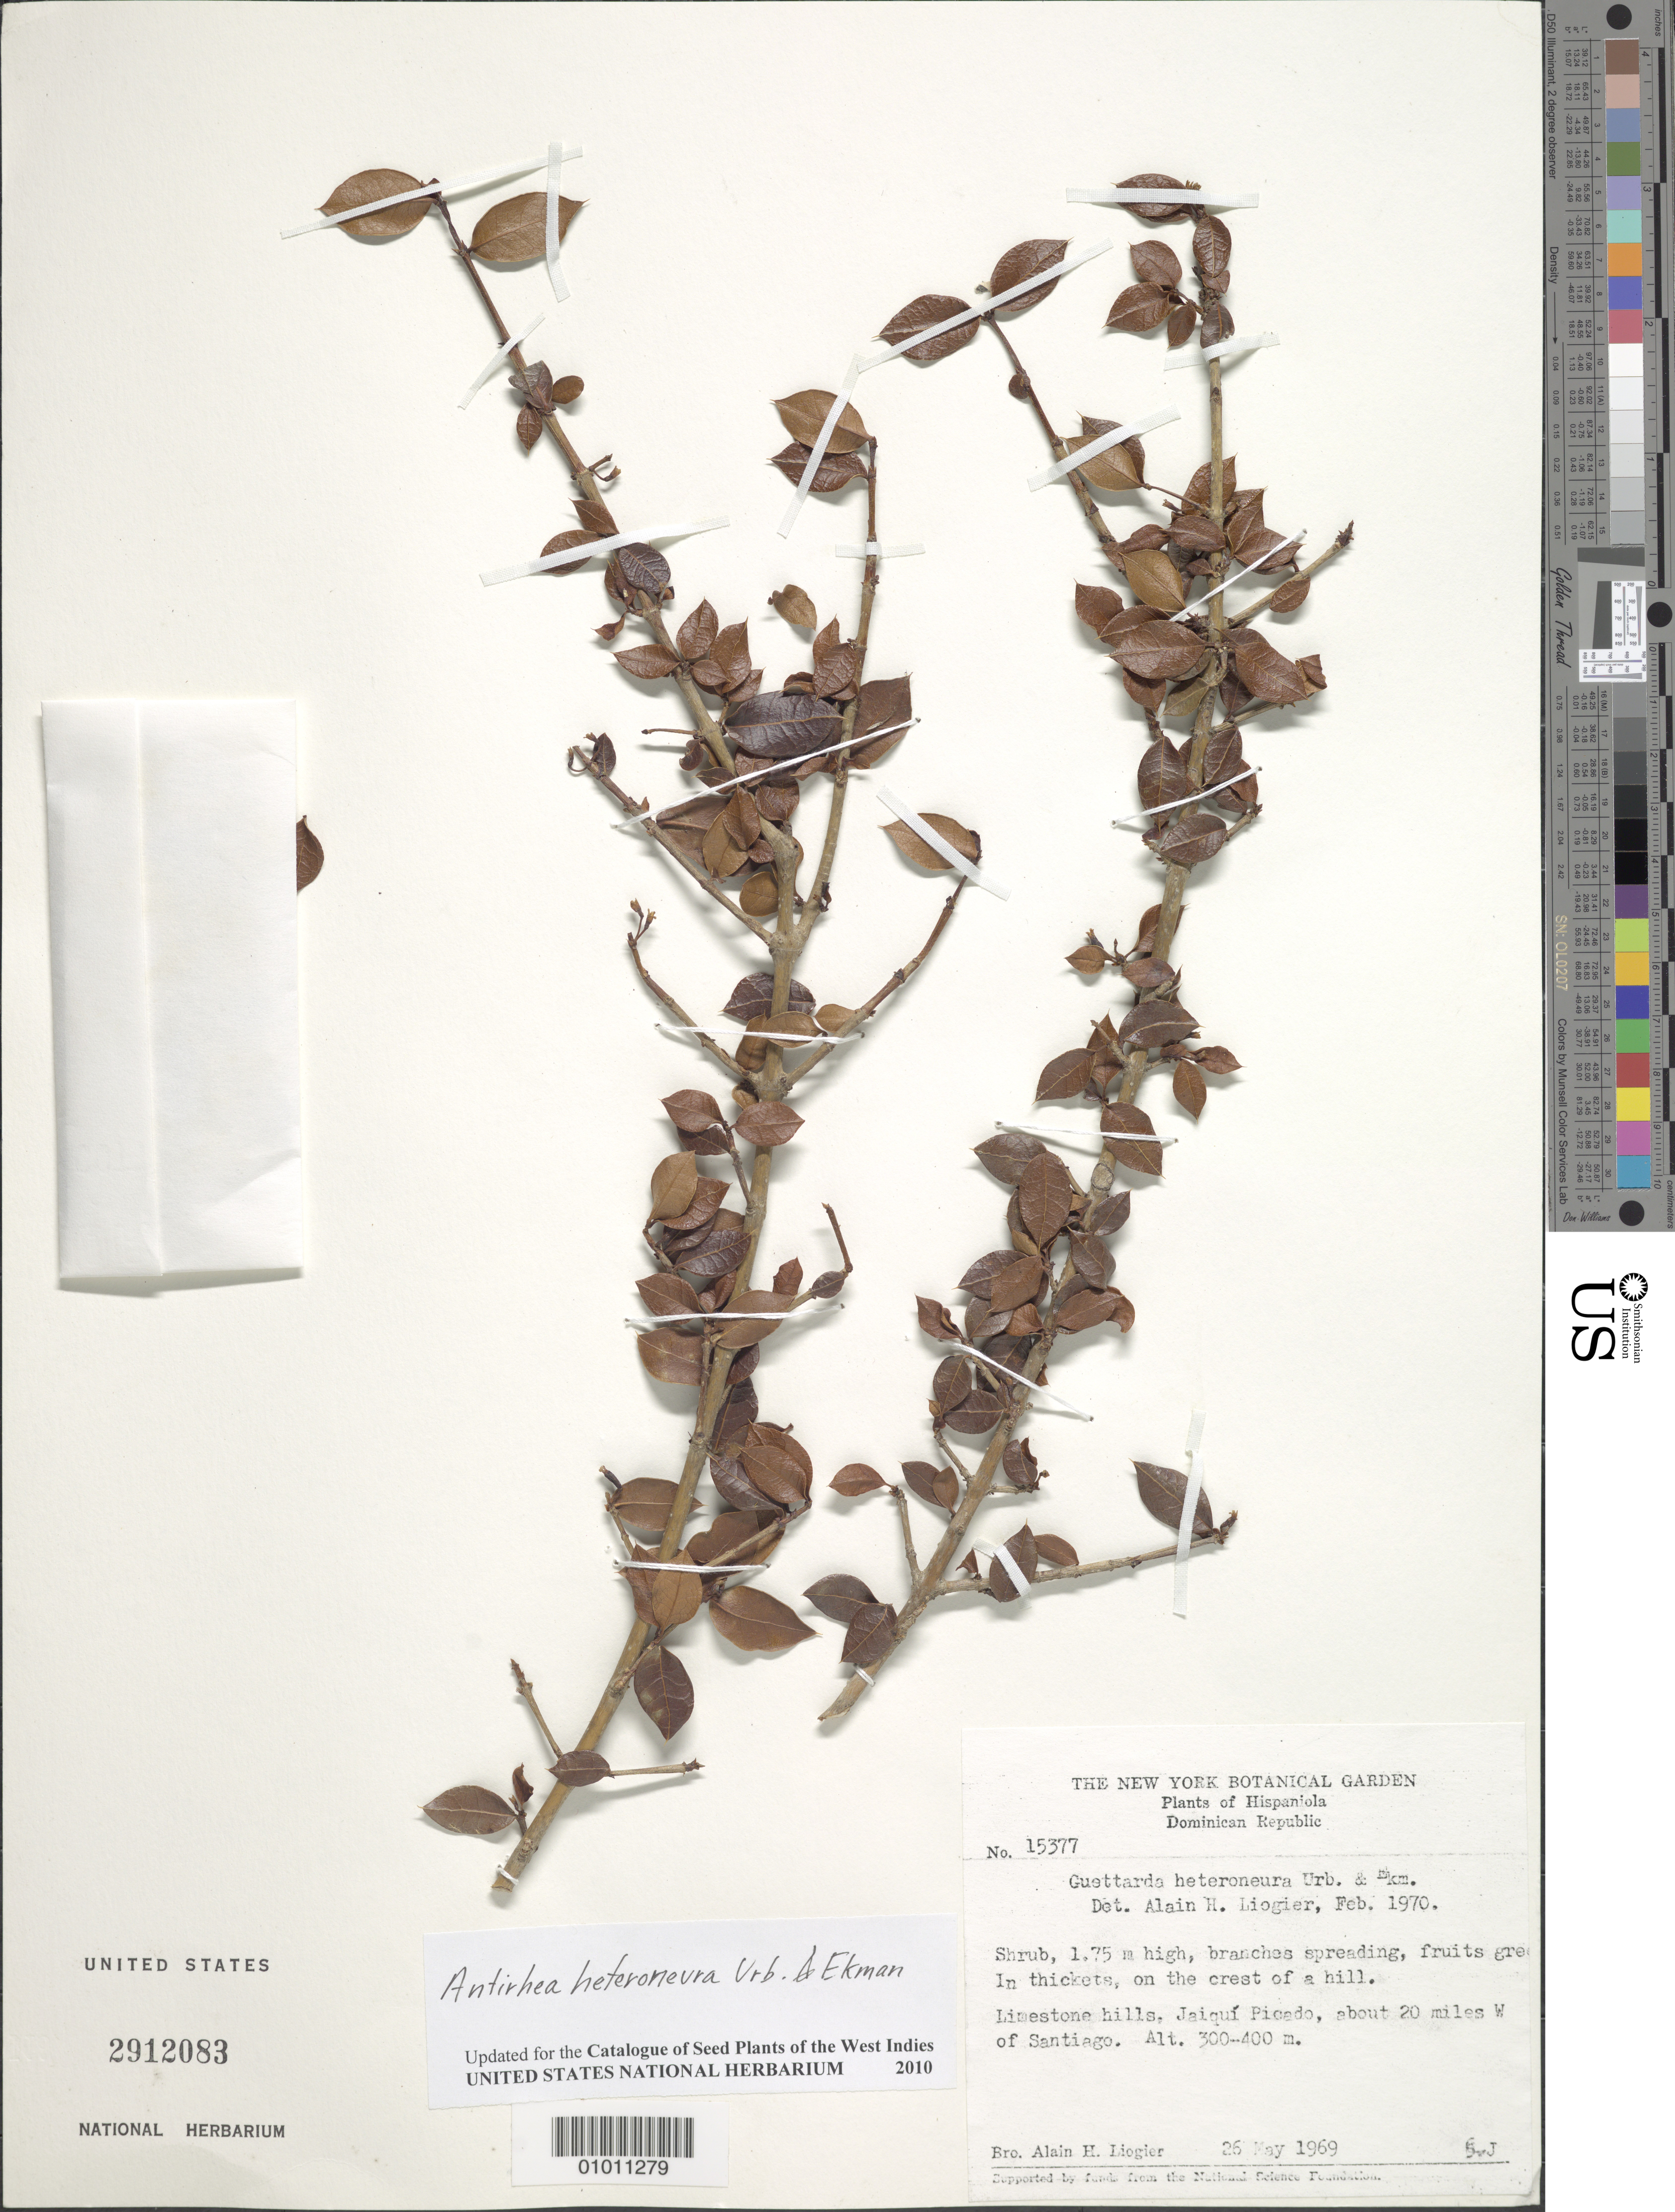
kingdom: Plantae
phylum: Tracheophyta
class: Magnoliopsida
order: Gentianales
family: Rubiaceae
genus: Antirhea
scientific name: Antirhea heteroneura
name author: Urb. & Ekman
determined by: Liogier, Alain H.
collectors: A. H. Liogier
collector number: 15377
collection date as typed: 26 May 1969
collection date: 1969-05-26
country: Dominican Republic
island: Hispaniola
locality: Jaiquí Picado, about 20 miles W of Santiago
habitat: Limestone hills; in thickets, on the crest of a hill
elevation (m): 300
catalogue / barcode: US 2912083